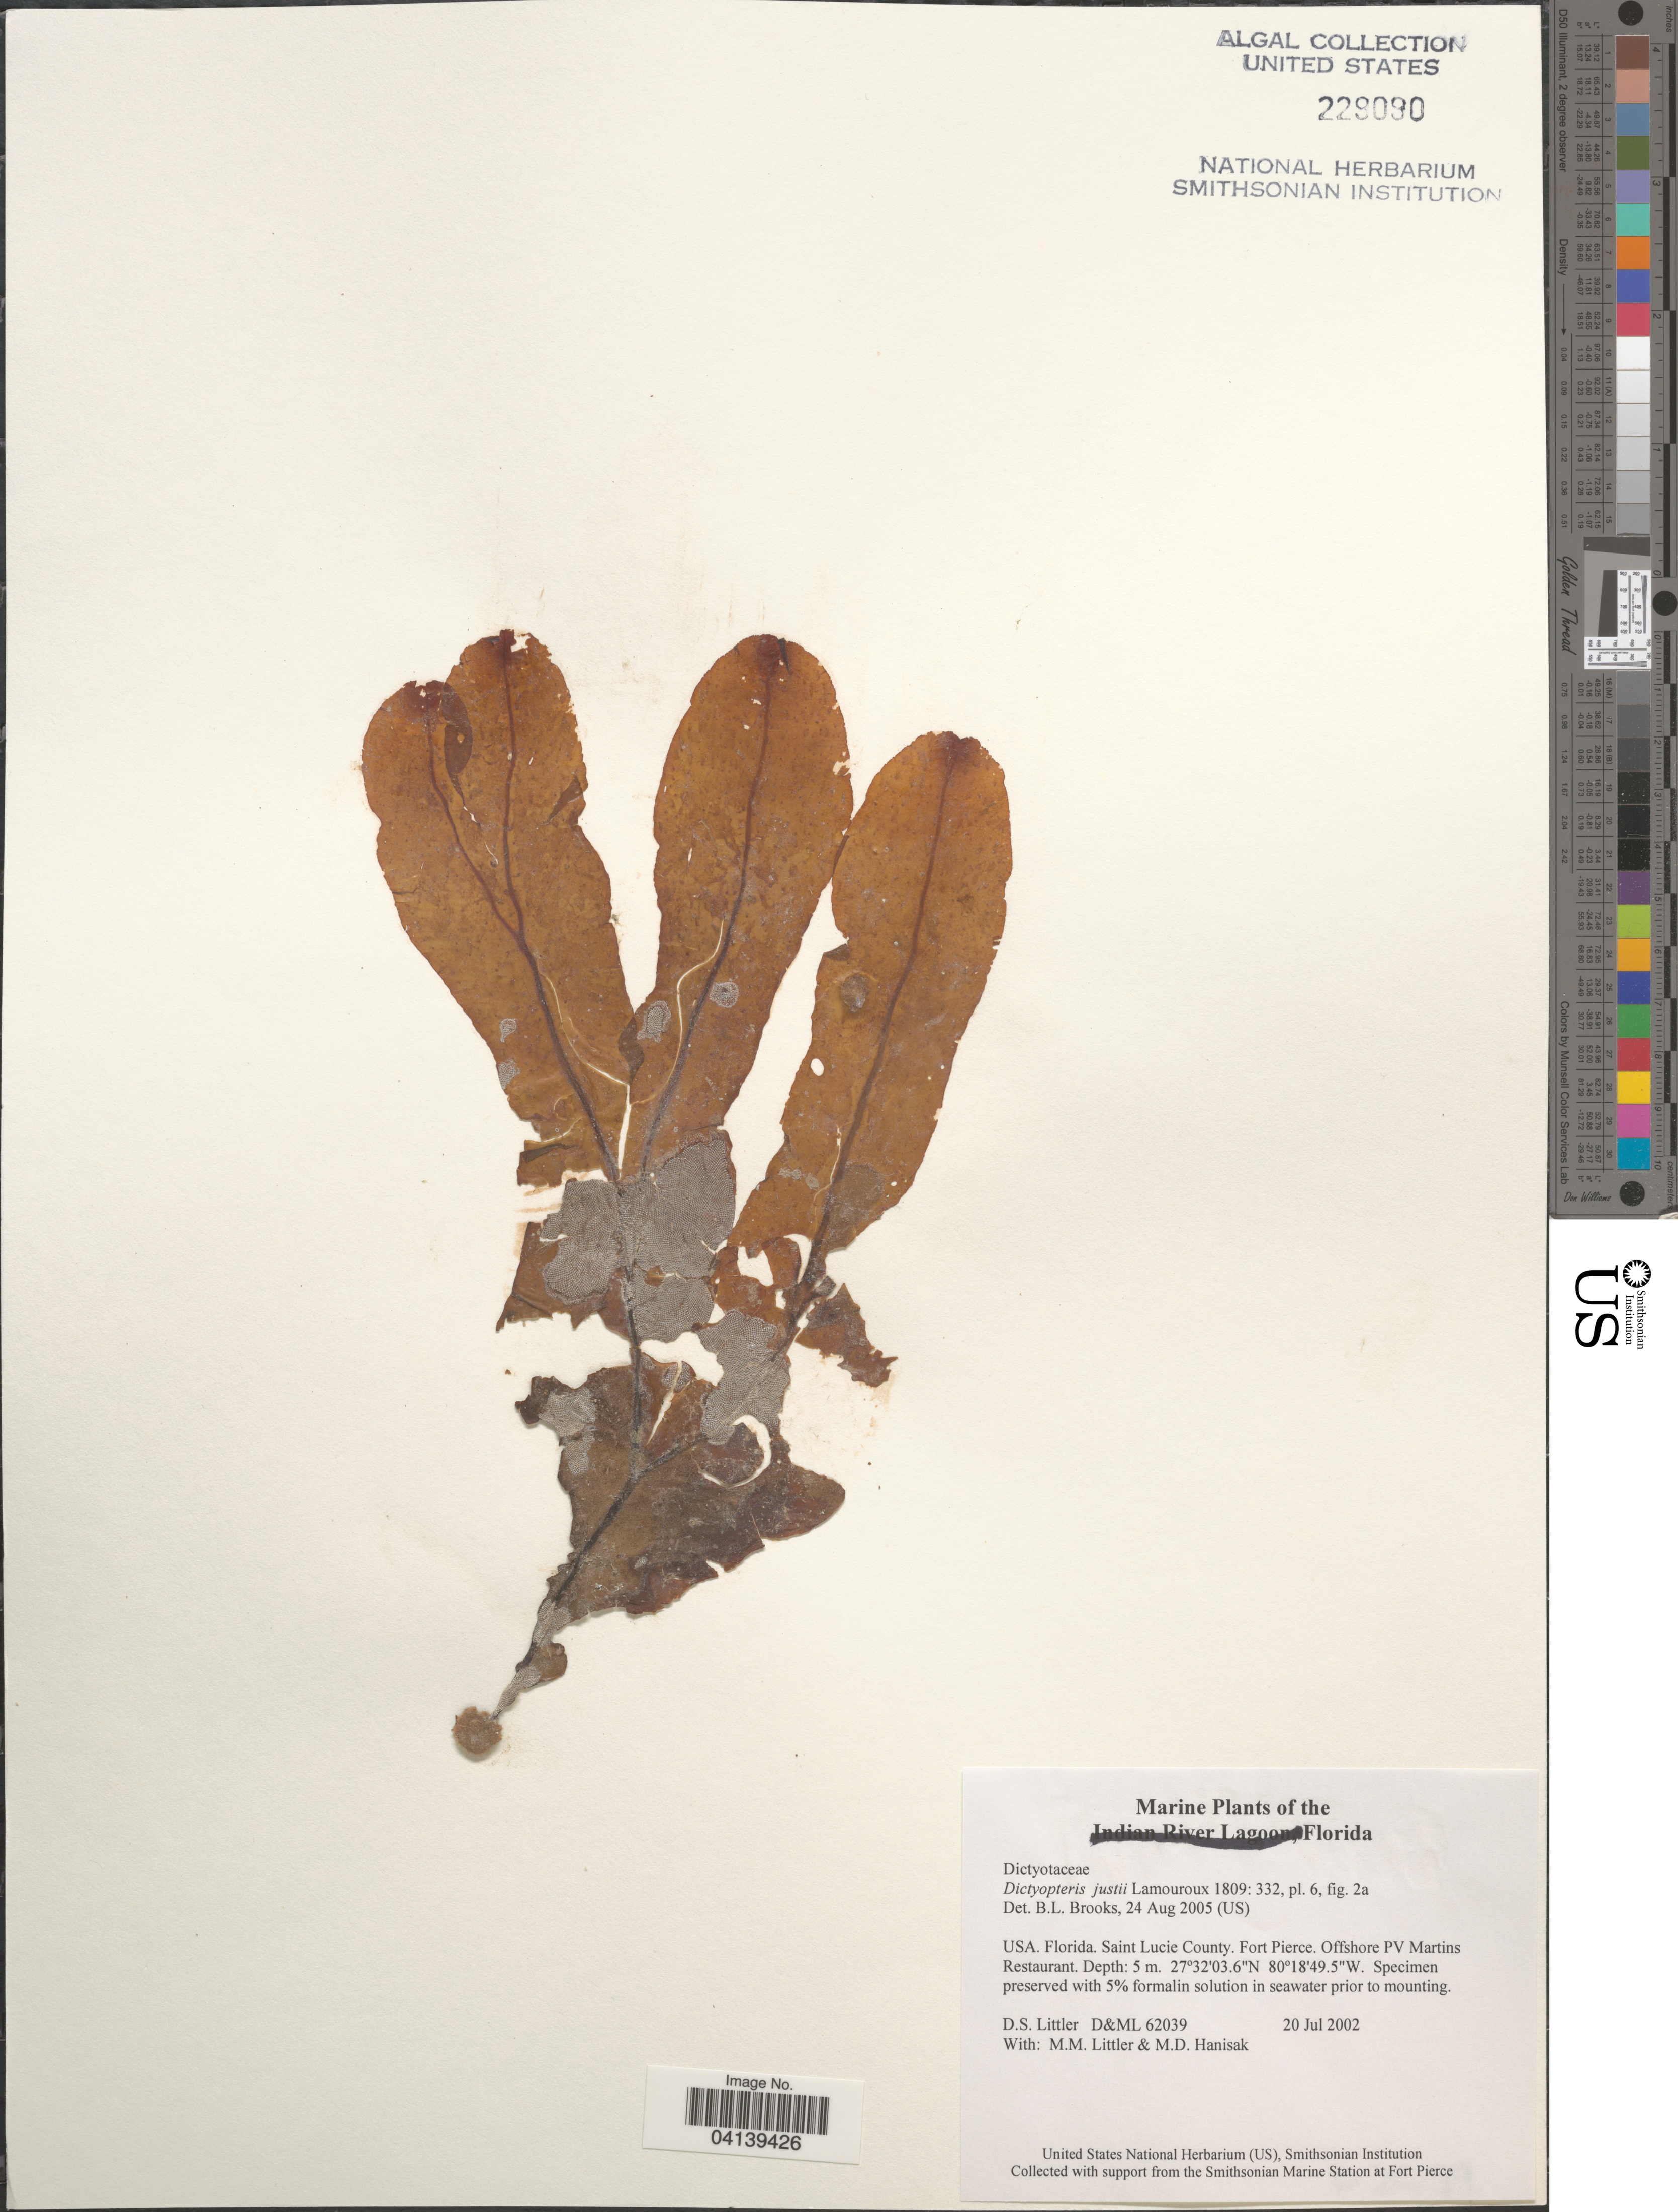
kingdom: Chromista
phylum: Ochrophyta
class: Phaeophyceae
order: Dictyotales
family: Dictyotaceae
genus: Dictyopteris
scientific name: Dictyopteris justii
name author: J.V.Lamouroux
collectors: D. S. Littler & M. Hanisak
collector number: D&ML62039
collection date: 2002-07-20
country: United States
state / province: Florida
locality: Saint Lucie County. Fort Pierce. Offshore from PV Martins Restaurant.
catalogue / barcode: US 229090